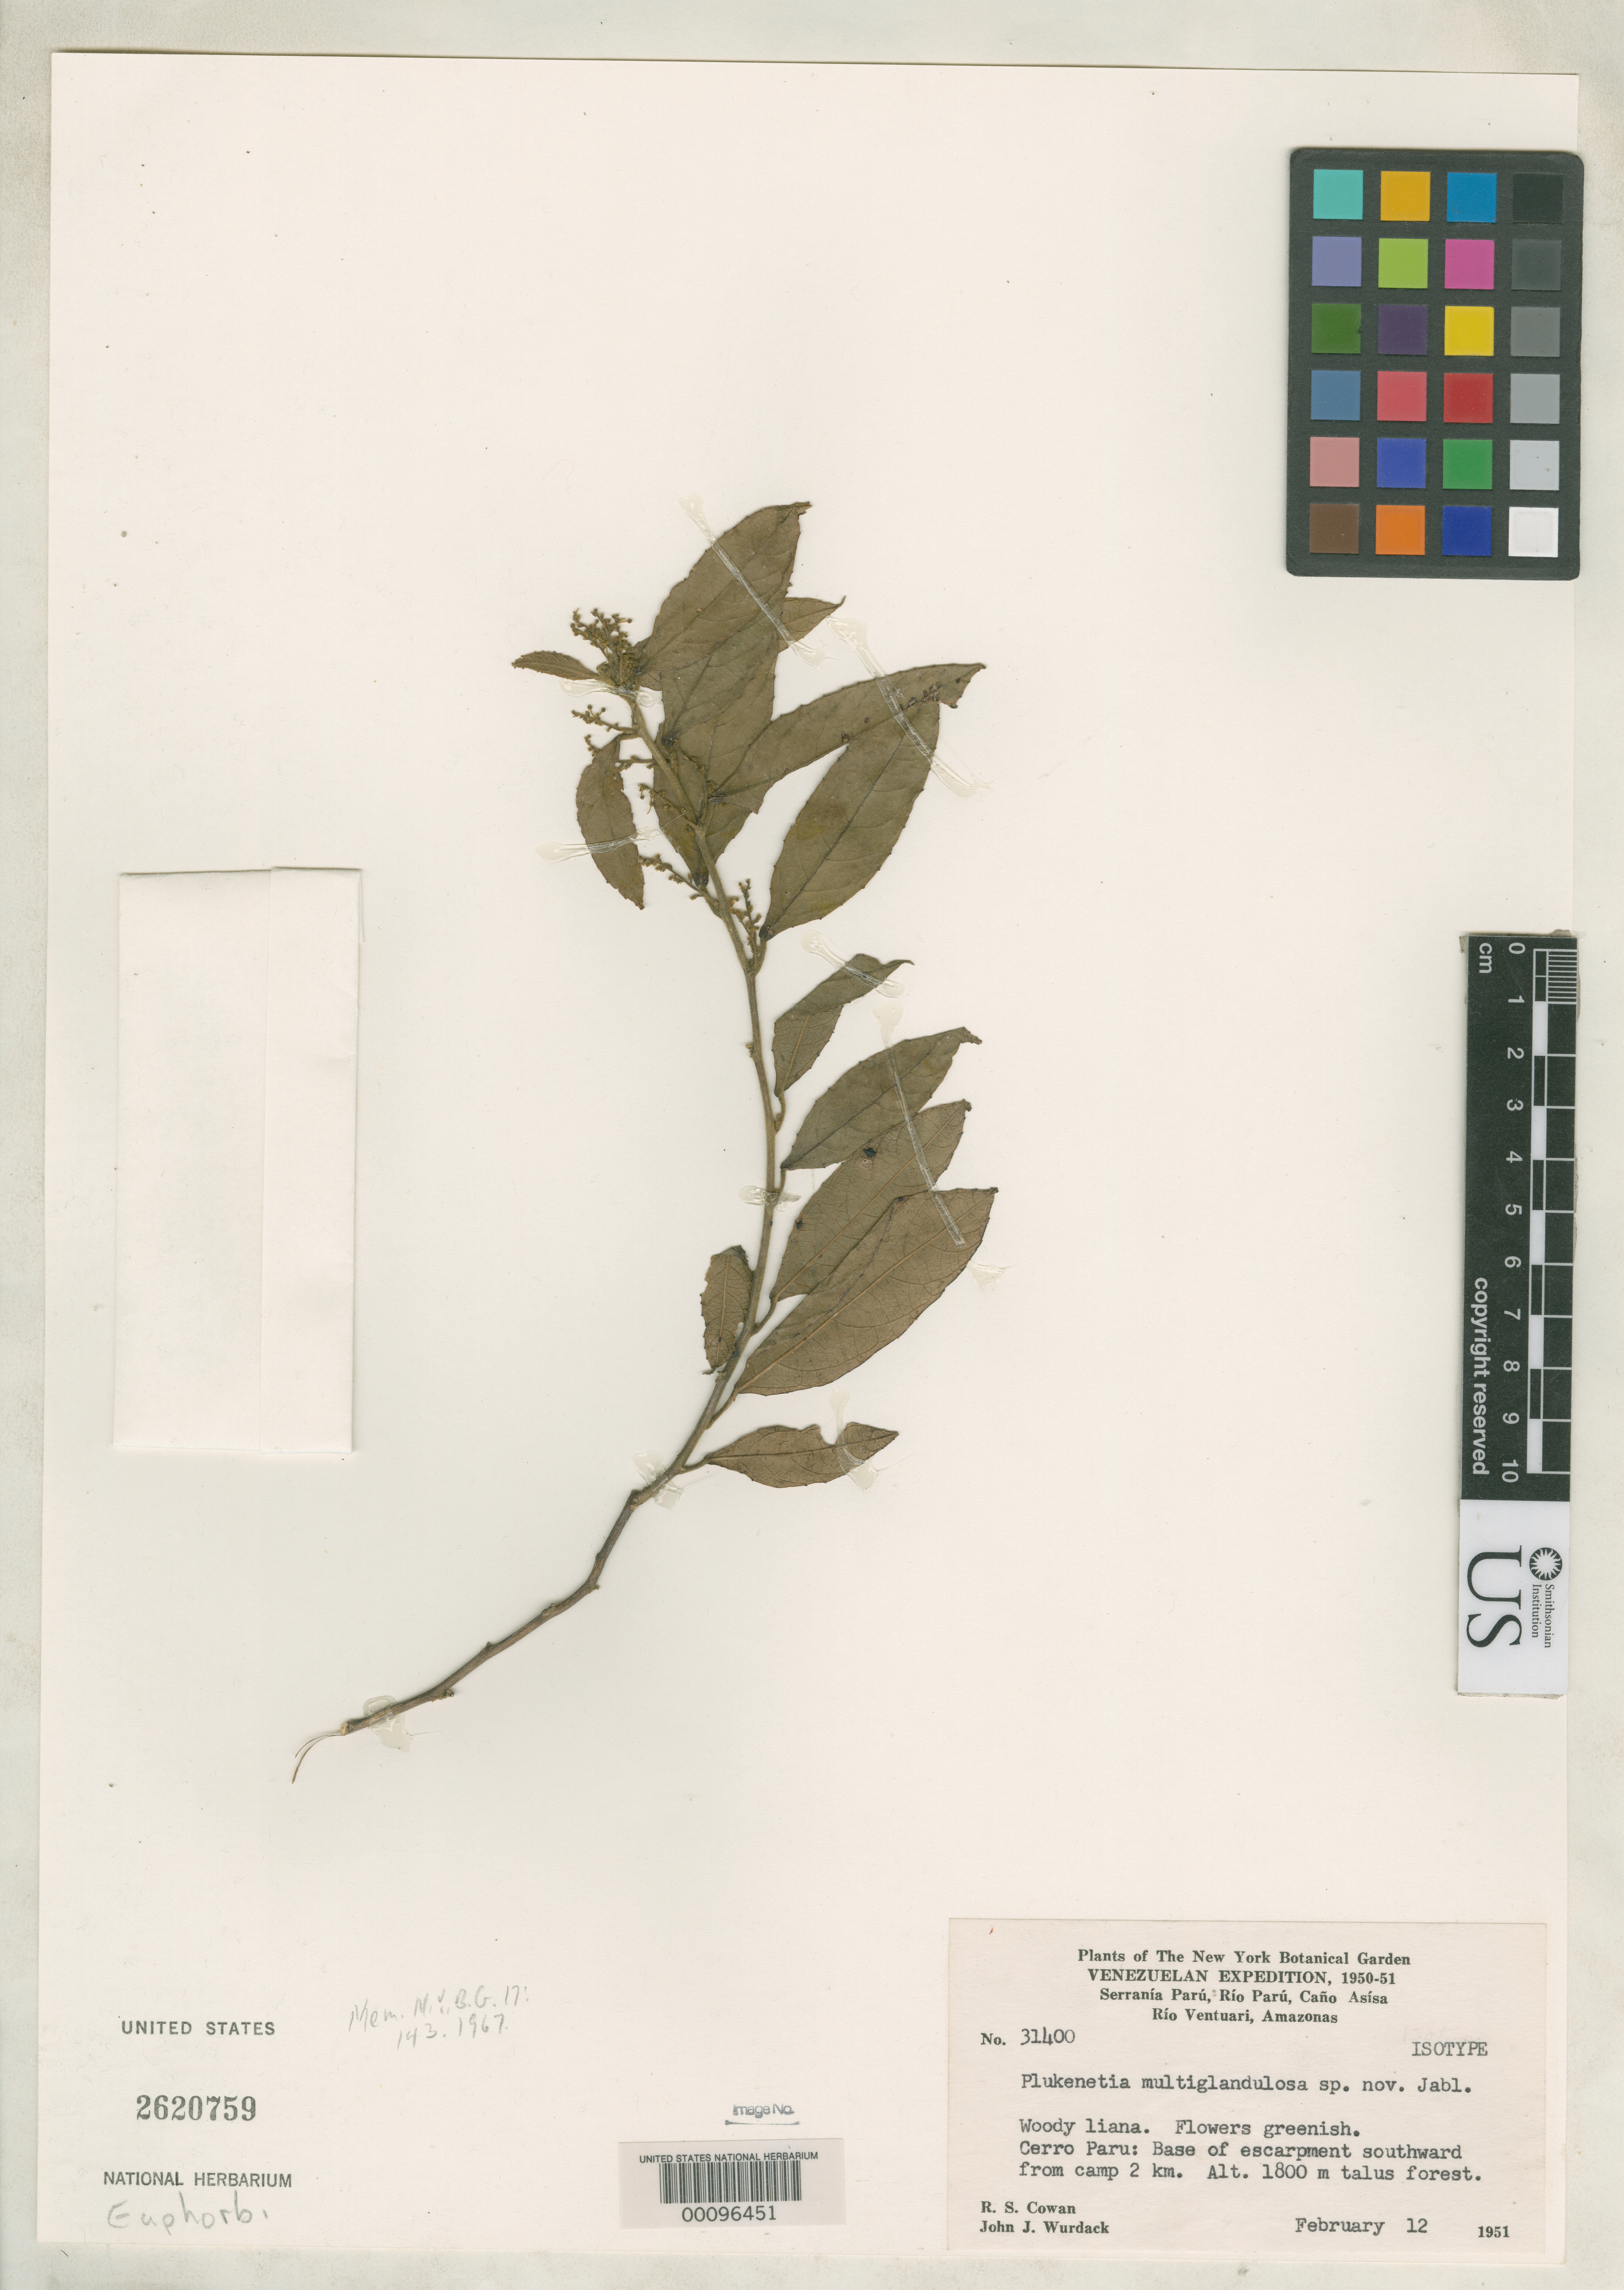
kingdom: Plantae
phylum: Tracheophyta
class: Magnoliopsida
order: Malpighiales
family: Euphorbiaceae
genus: Plukenetia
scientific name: Plukenetia multiglandulosa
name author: Jabl.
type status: Isotype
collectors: R. S. Cowan & J. J. Wurdack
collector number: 31400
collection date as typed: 12 Feb 1951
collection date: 1951-02-12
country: Venezuela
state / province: Amazonas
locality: Cerro Paru.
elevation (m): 1800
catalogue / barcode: US 2620759